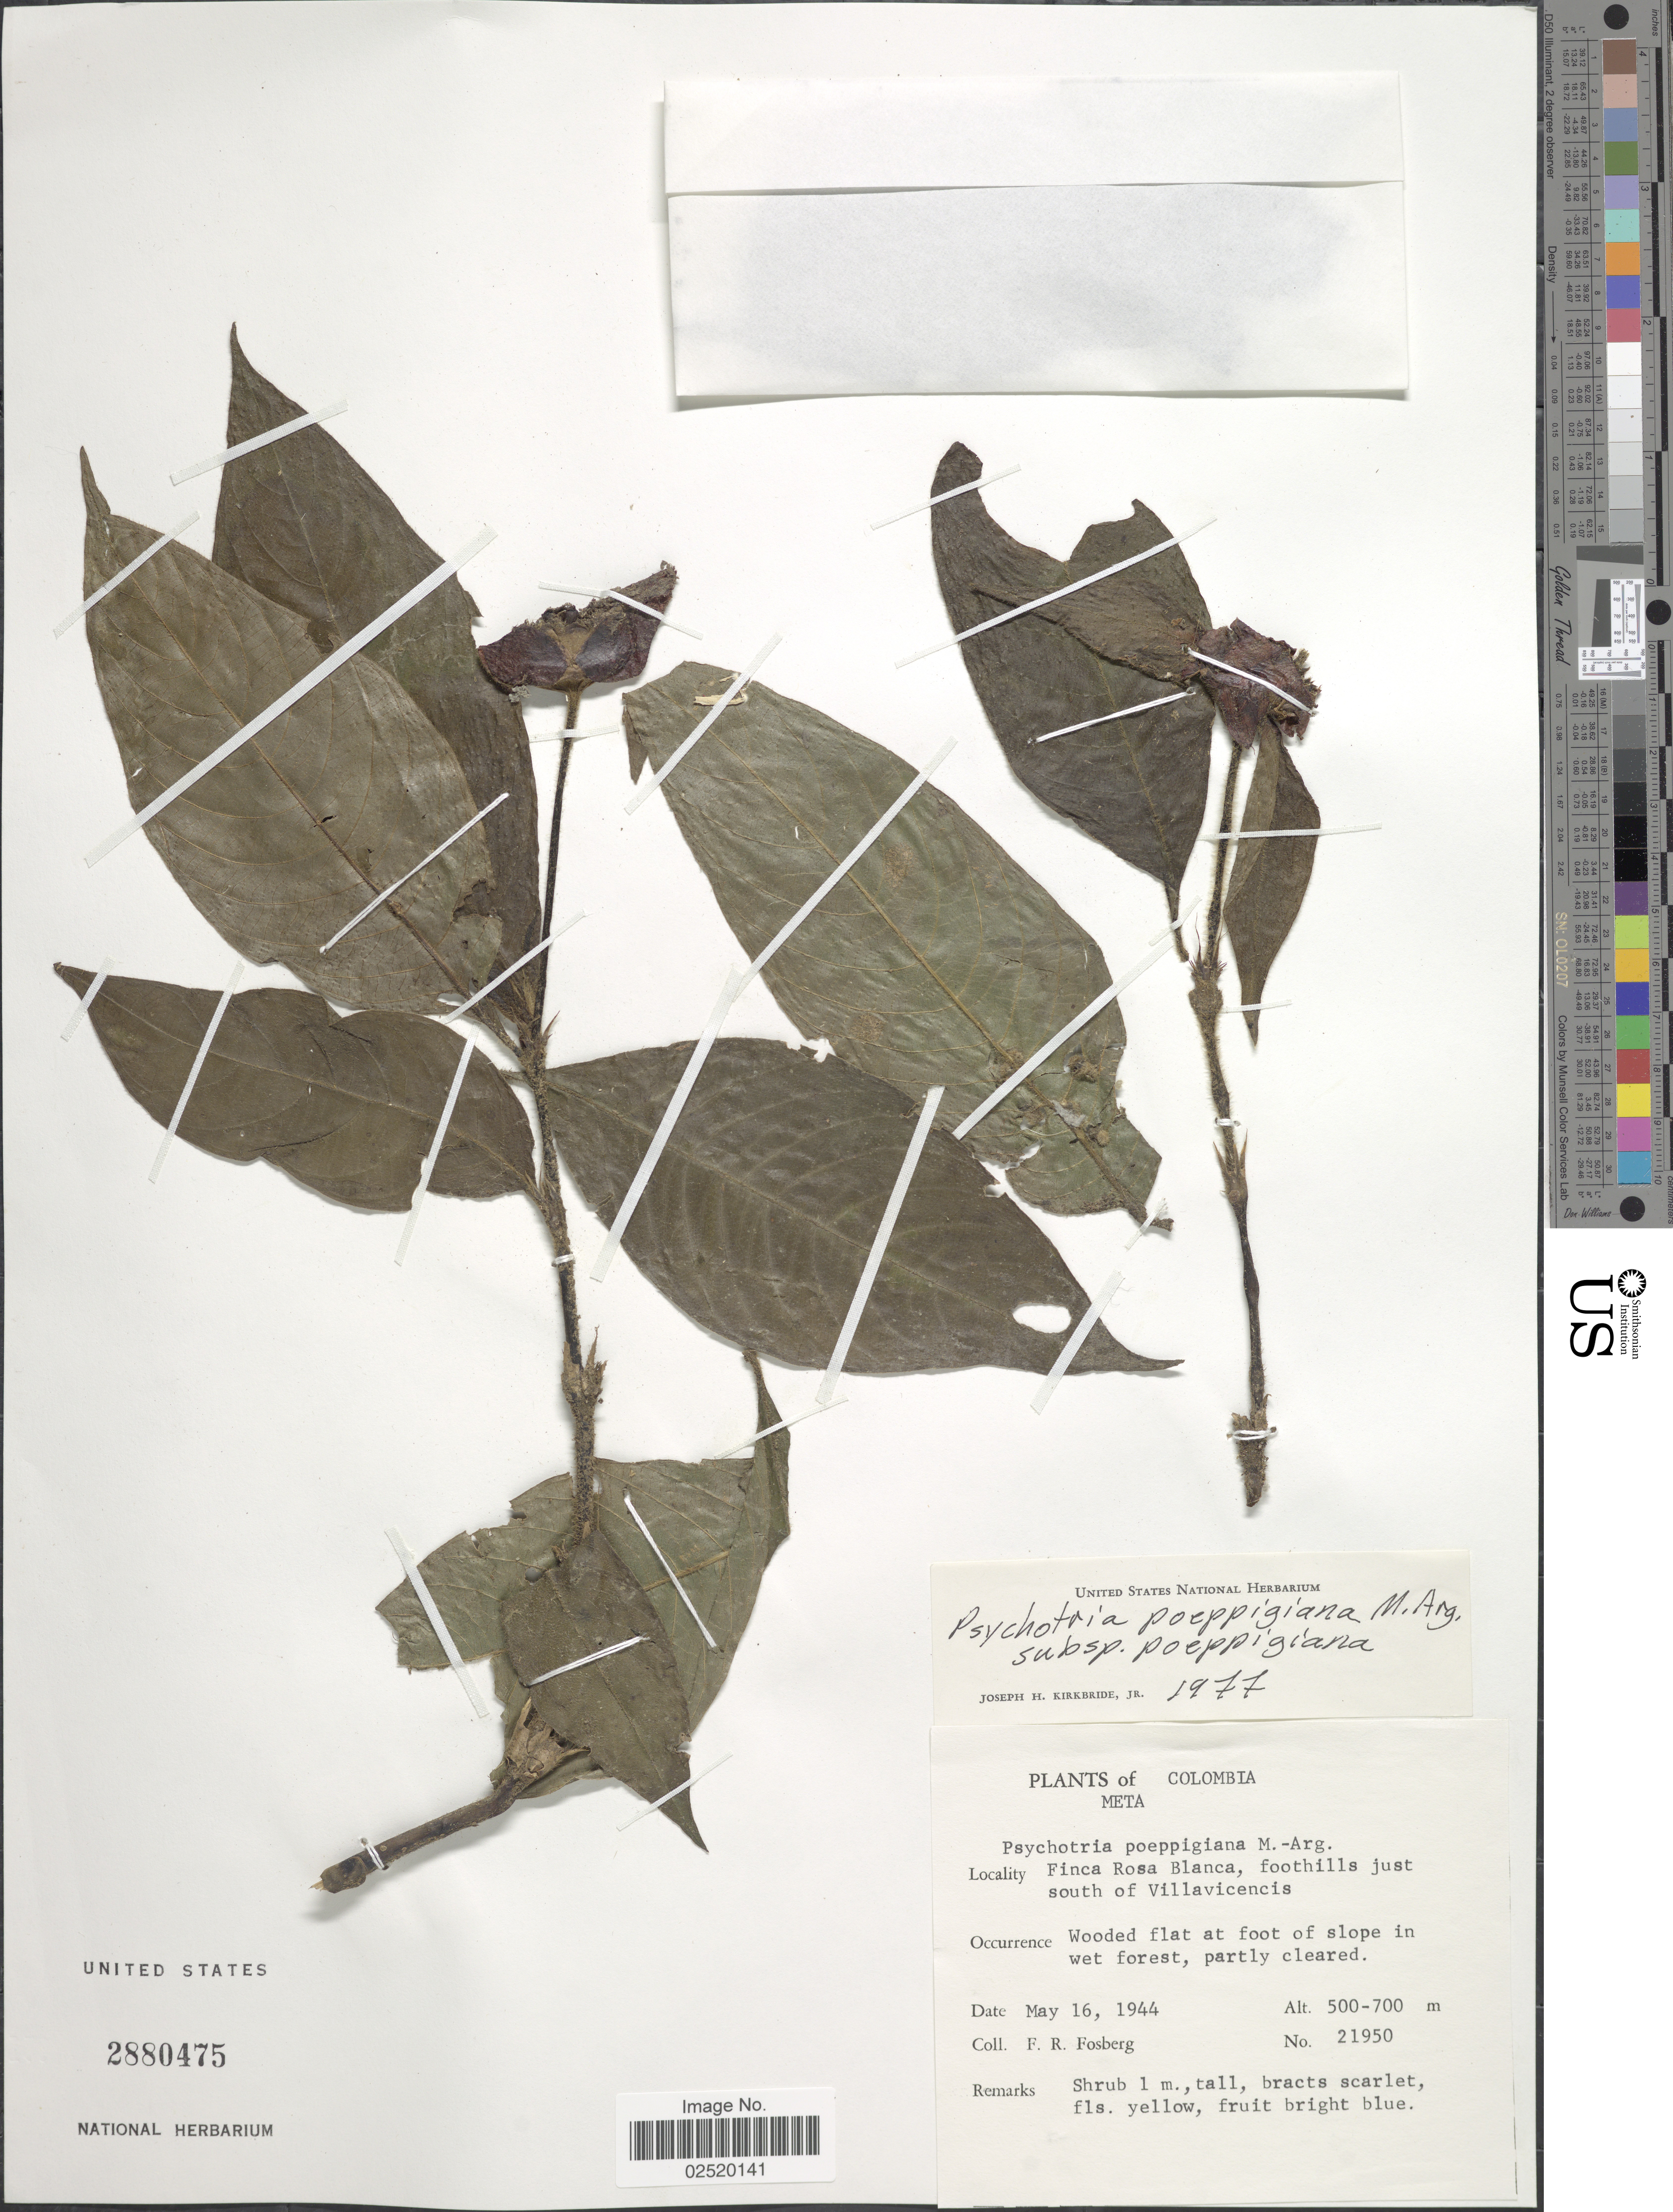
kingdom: Plantae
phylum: Tracheophyta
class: Magnoliopsida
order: Gentianales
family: Rubiaceae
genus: Psychotria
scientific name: Psychotria poeppigiana subsp. poeppigiana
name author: Müll. Arg.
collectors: F. R. Fosberg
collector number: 21950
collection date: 1944-05-16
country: Colombia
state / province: Meta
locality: Finca Rosa Blanca, foothills just south of Villavicencis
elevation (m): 500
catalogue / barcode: US 2880475